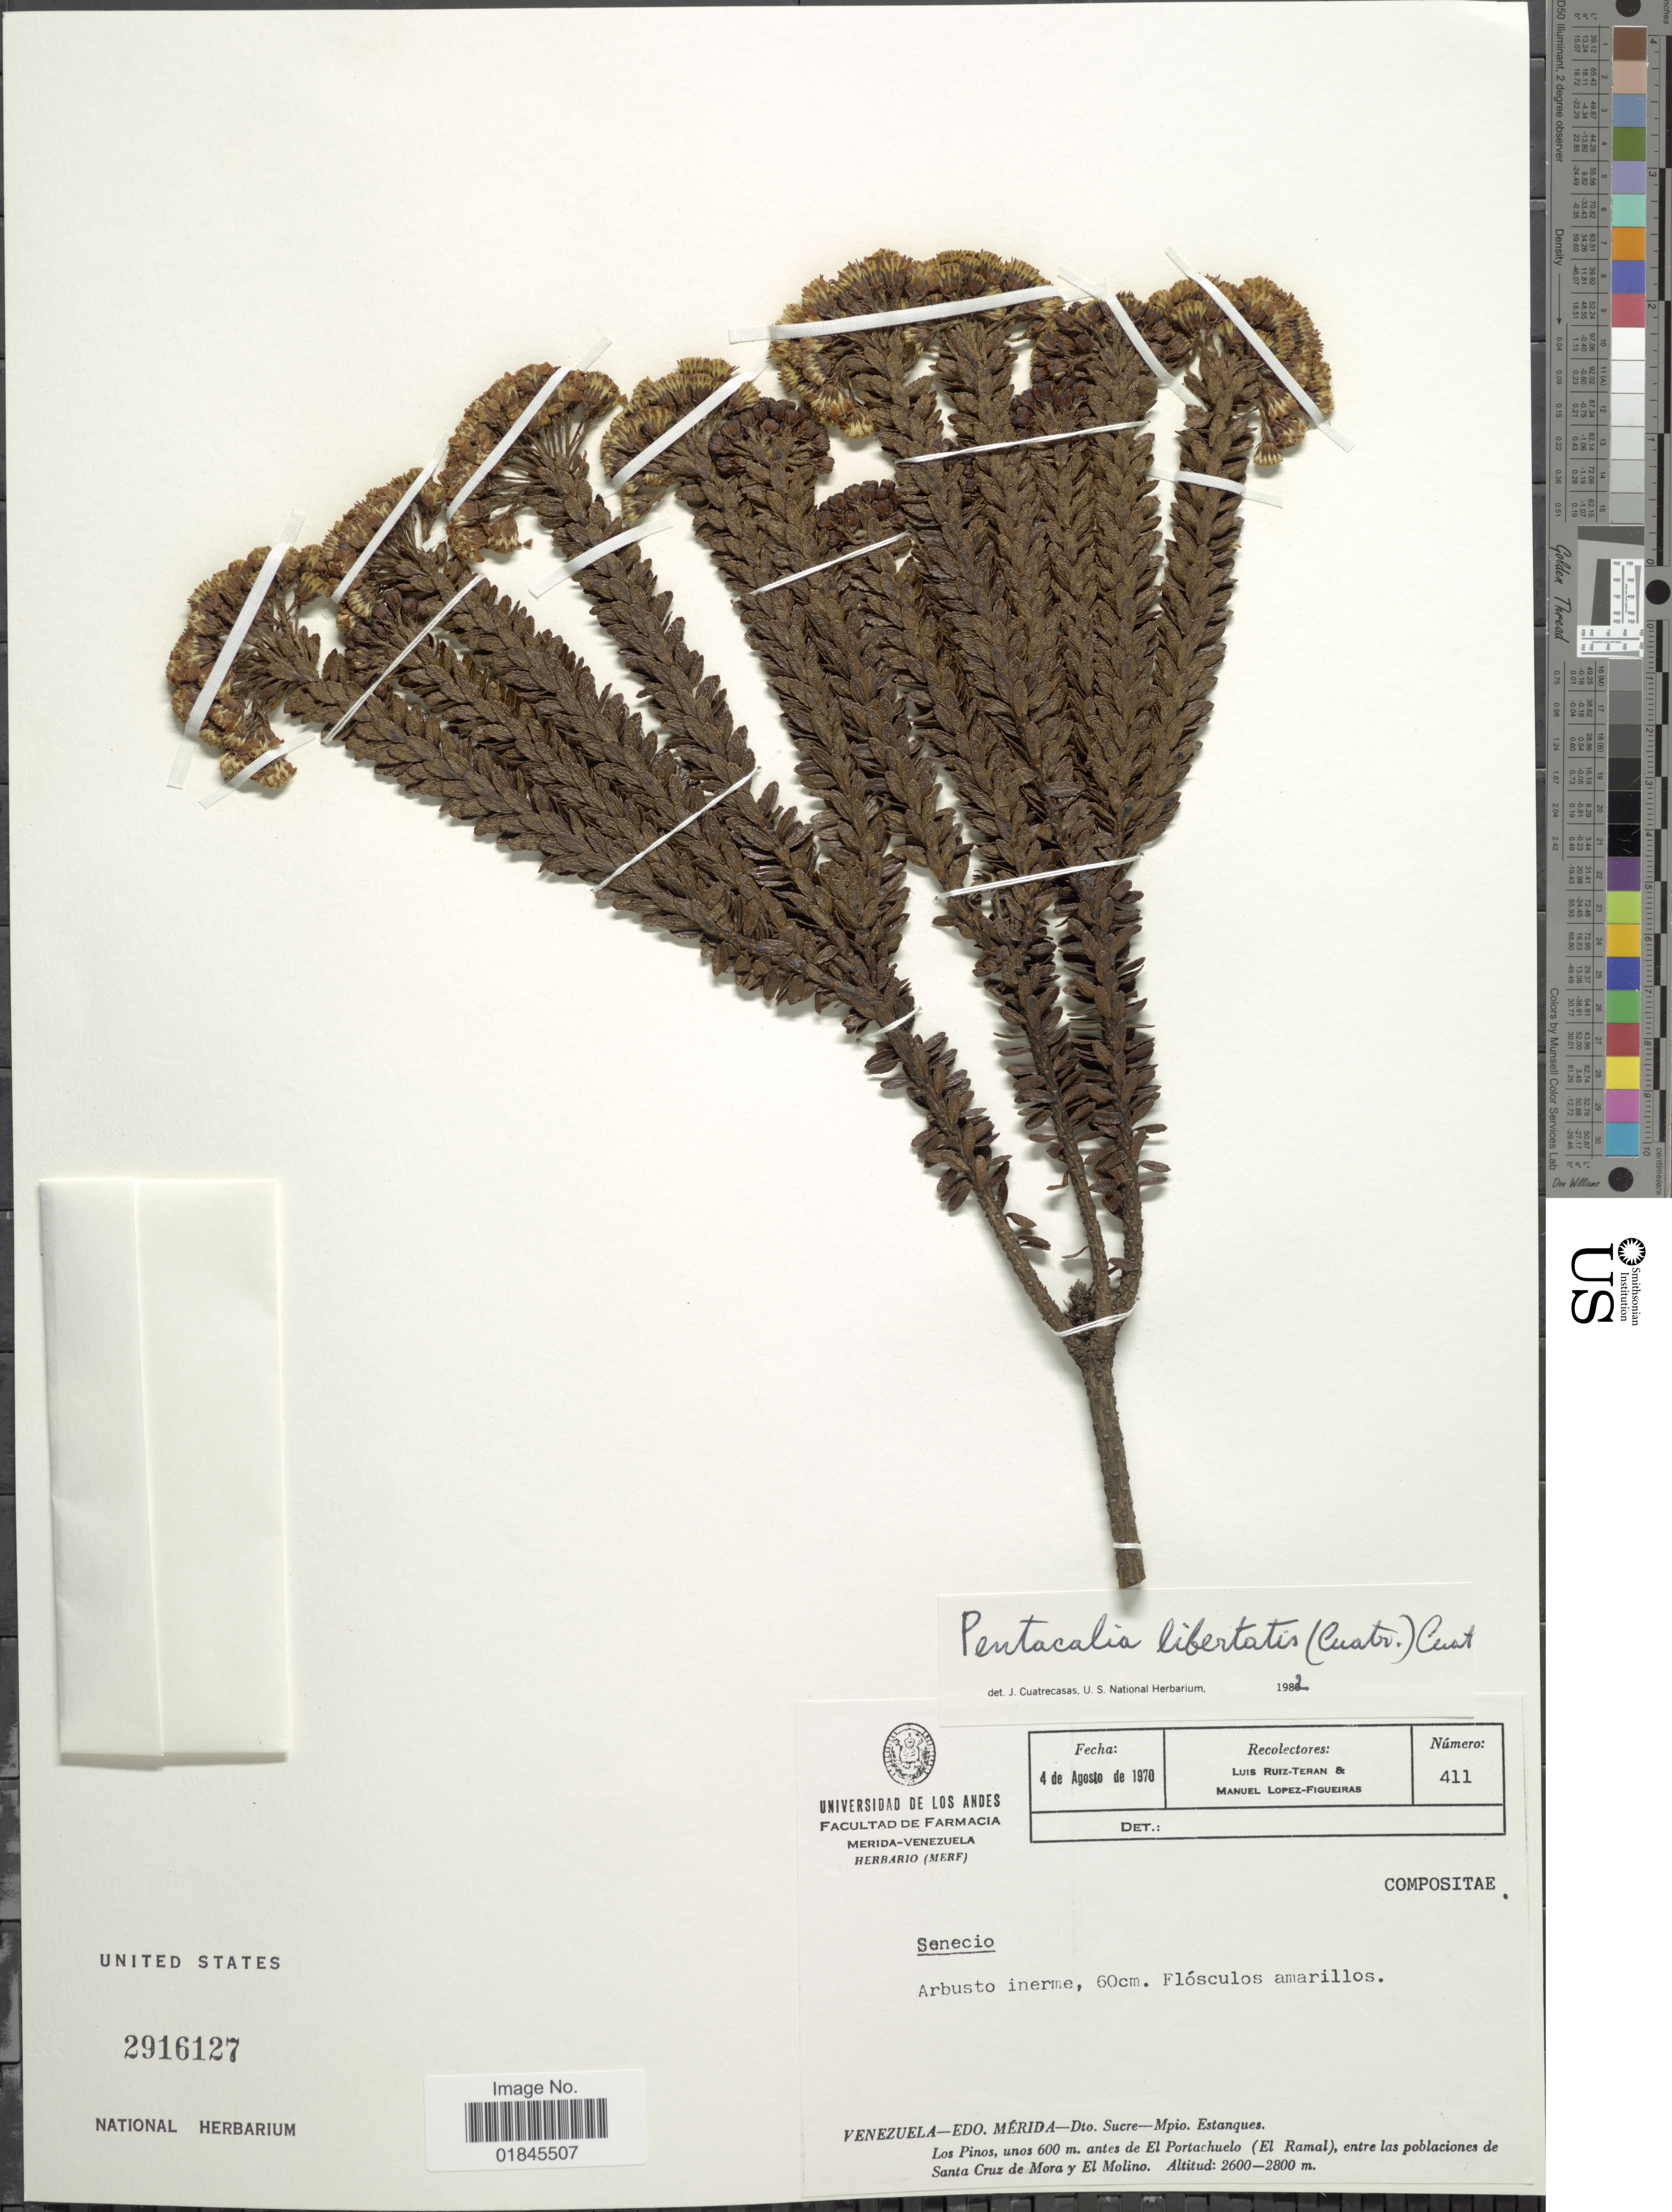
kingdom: Plantae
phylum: Tracheophyta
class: Magnoliopsida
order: Asterales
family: Asteraceae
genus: Pentacalia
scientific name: Pentacalia libertatis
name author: (Cuatrec.) Cuatrec.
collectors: L. E. Ruíz-Terán & M. López Figueiras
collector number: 411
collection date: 1970-08-04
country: Venezuela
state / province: Mérida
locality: Venezuela - Edo. Mérida - Mpio. Estanques. Los Pinos, unos 600 m. antes de El Portachuelo (El Ramal), entre las poblaciones de Santa Cruz de Mora y El Molino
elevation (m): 2600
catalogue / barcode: US 2916127